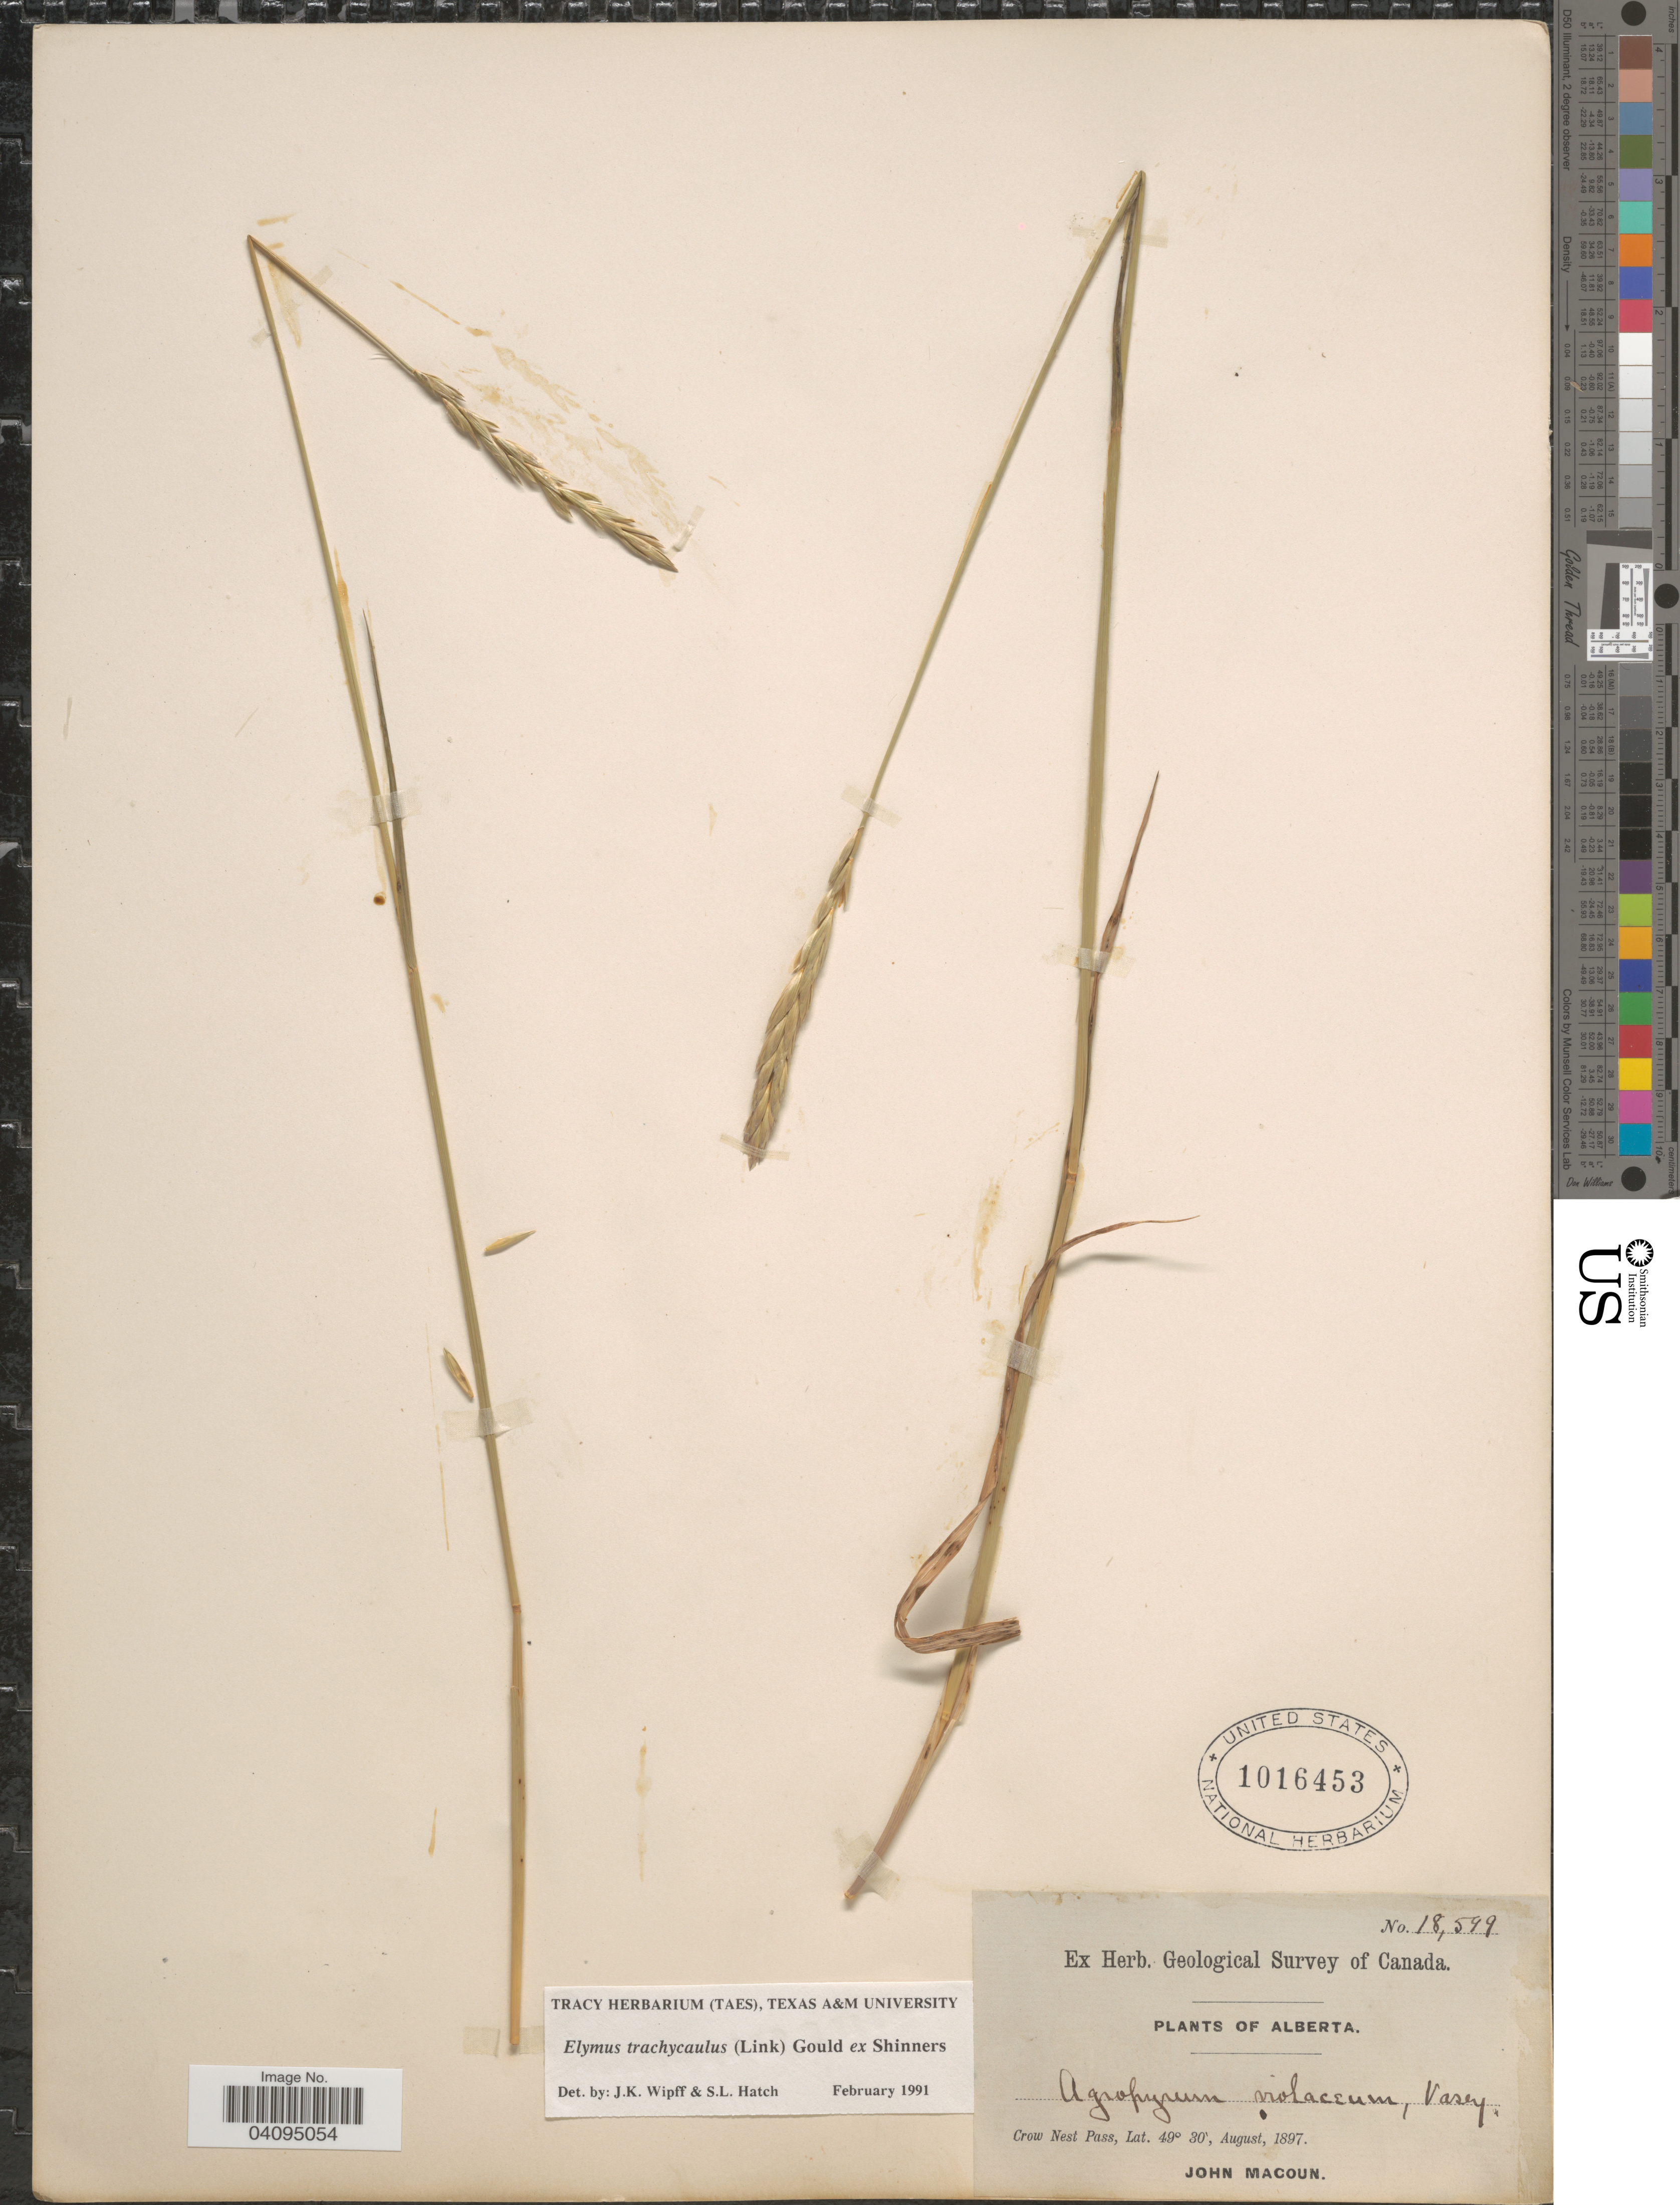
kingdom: Plantae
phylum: Tracheophyta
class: Liliopsida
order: Poales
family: Poaceae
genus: Elymus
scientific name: Elymus trachycaulus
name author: (Link) Gould ex Shinners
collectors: J. Macoun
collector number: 18599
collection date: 1897-08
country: Canada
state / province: Alberta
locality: Geological Survey of Canada. Crow Nest Pass.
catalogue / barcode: US 1016453